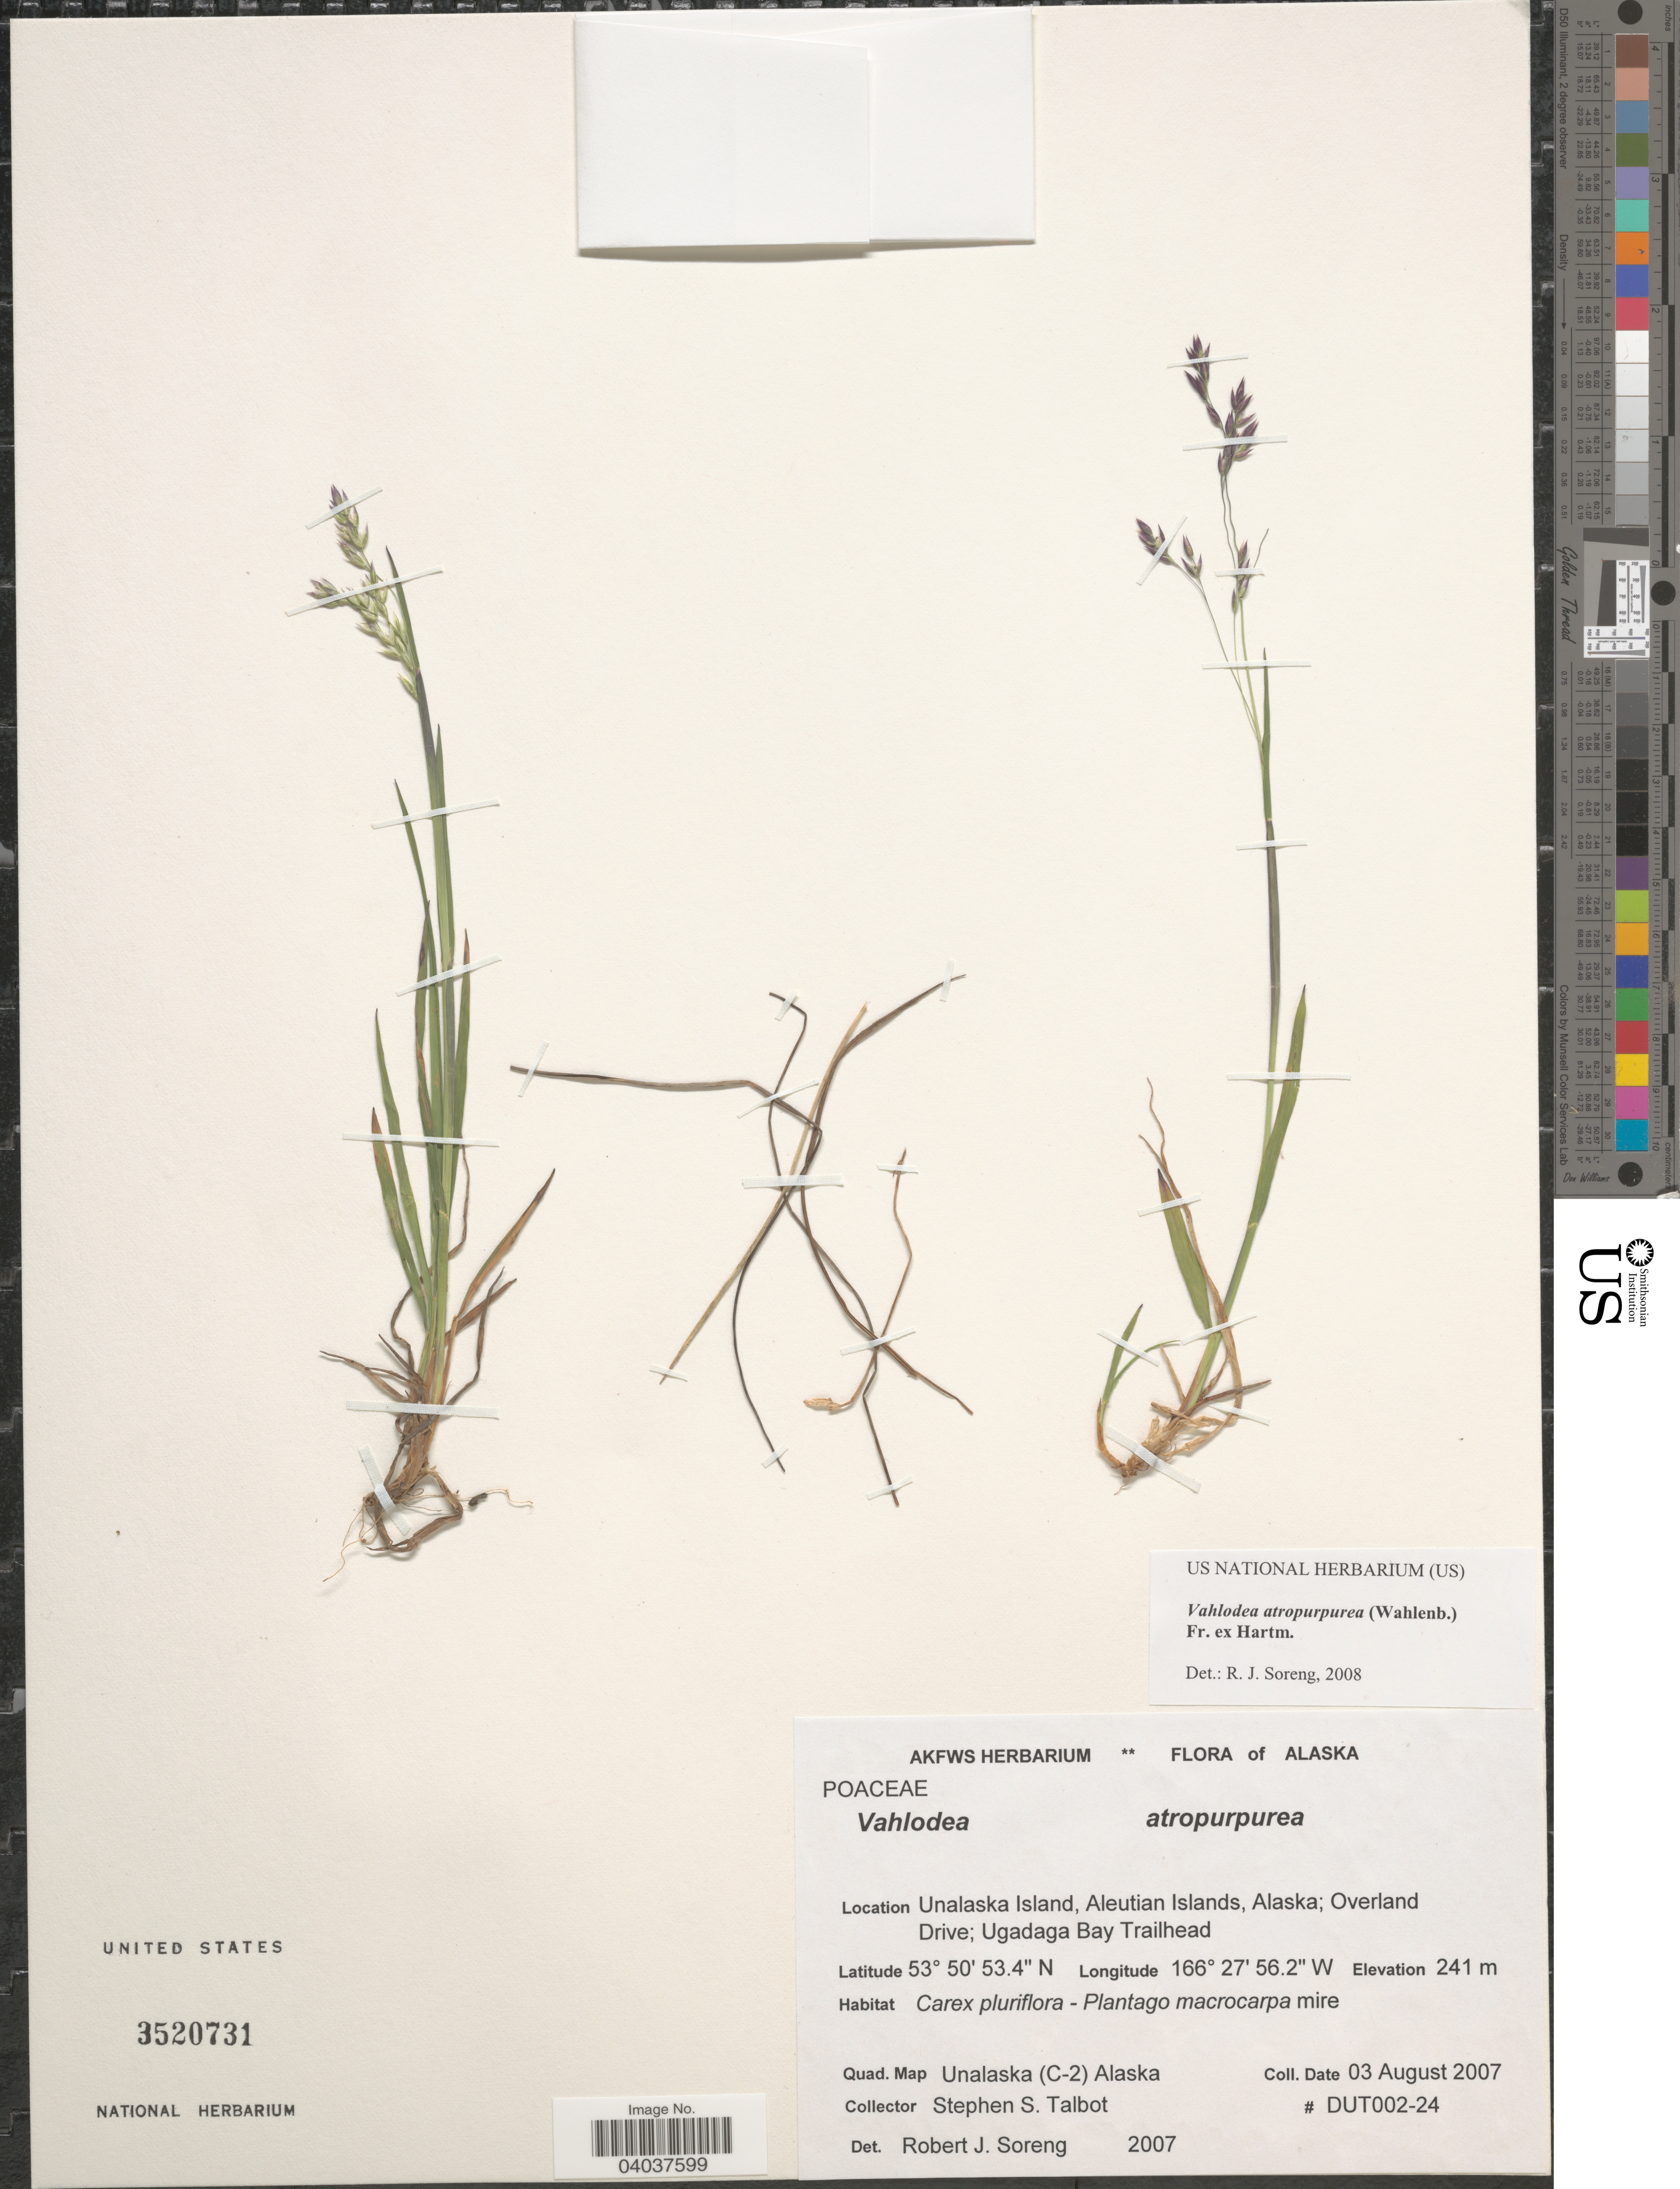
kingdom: Plantae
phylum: Tracheophyta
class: Liliopsida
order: Poales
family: Poaceae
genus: Vahlodea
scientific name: Vahlodea atropurpurea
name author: (Wahlenb.) Fr. ex Hartm.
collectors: S. S. Talbot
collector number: DUT002-24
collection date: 2007-08-03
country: United States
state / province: Alaska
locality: Unalaska Island, Aleutian Islands, Alaska; Overland Drive; Ugadaga Bay Trailhead. Quad. Map Unalaska (C-2) Alaska.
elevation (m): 241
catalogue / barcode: US 3520731